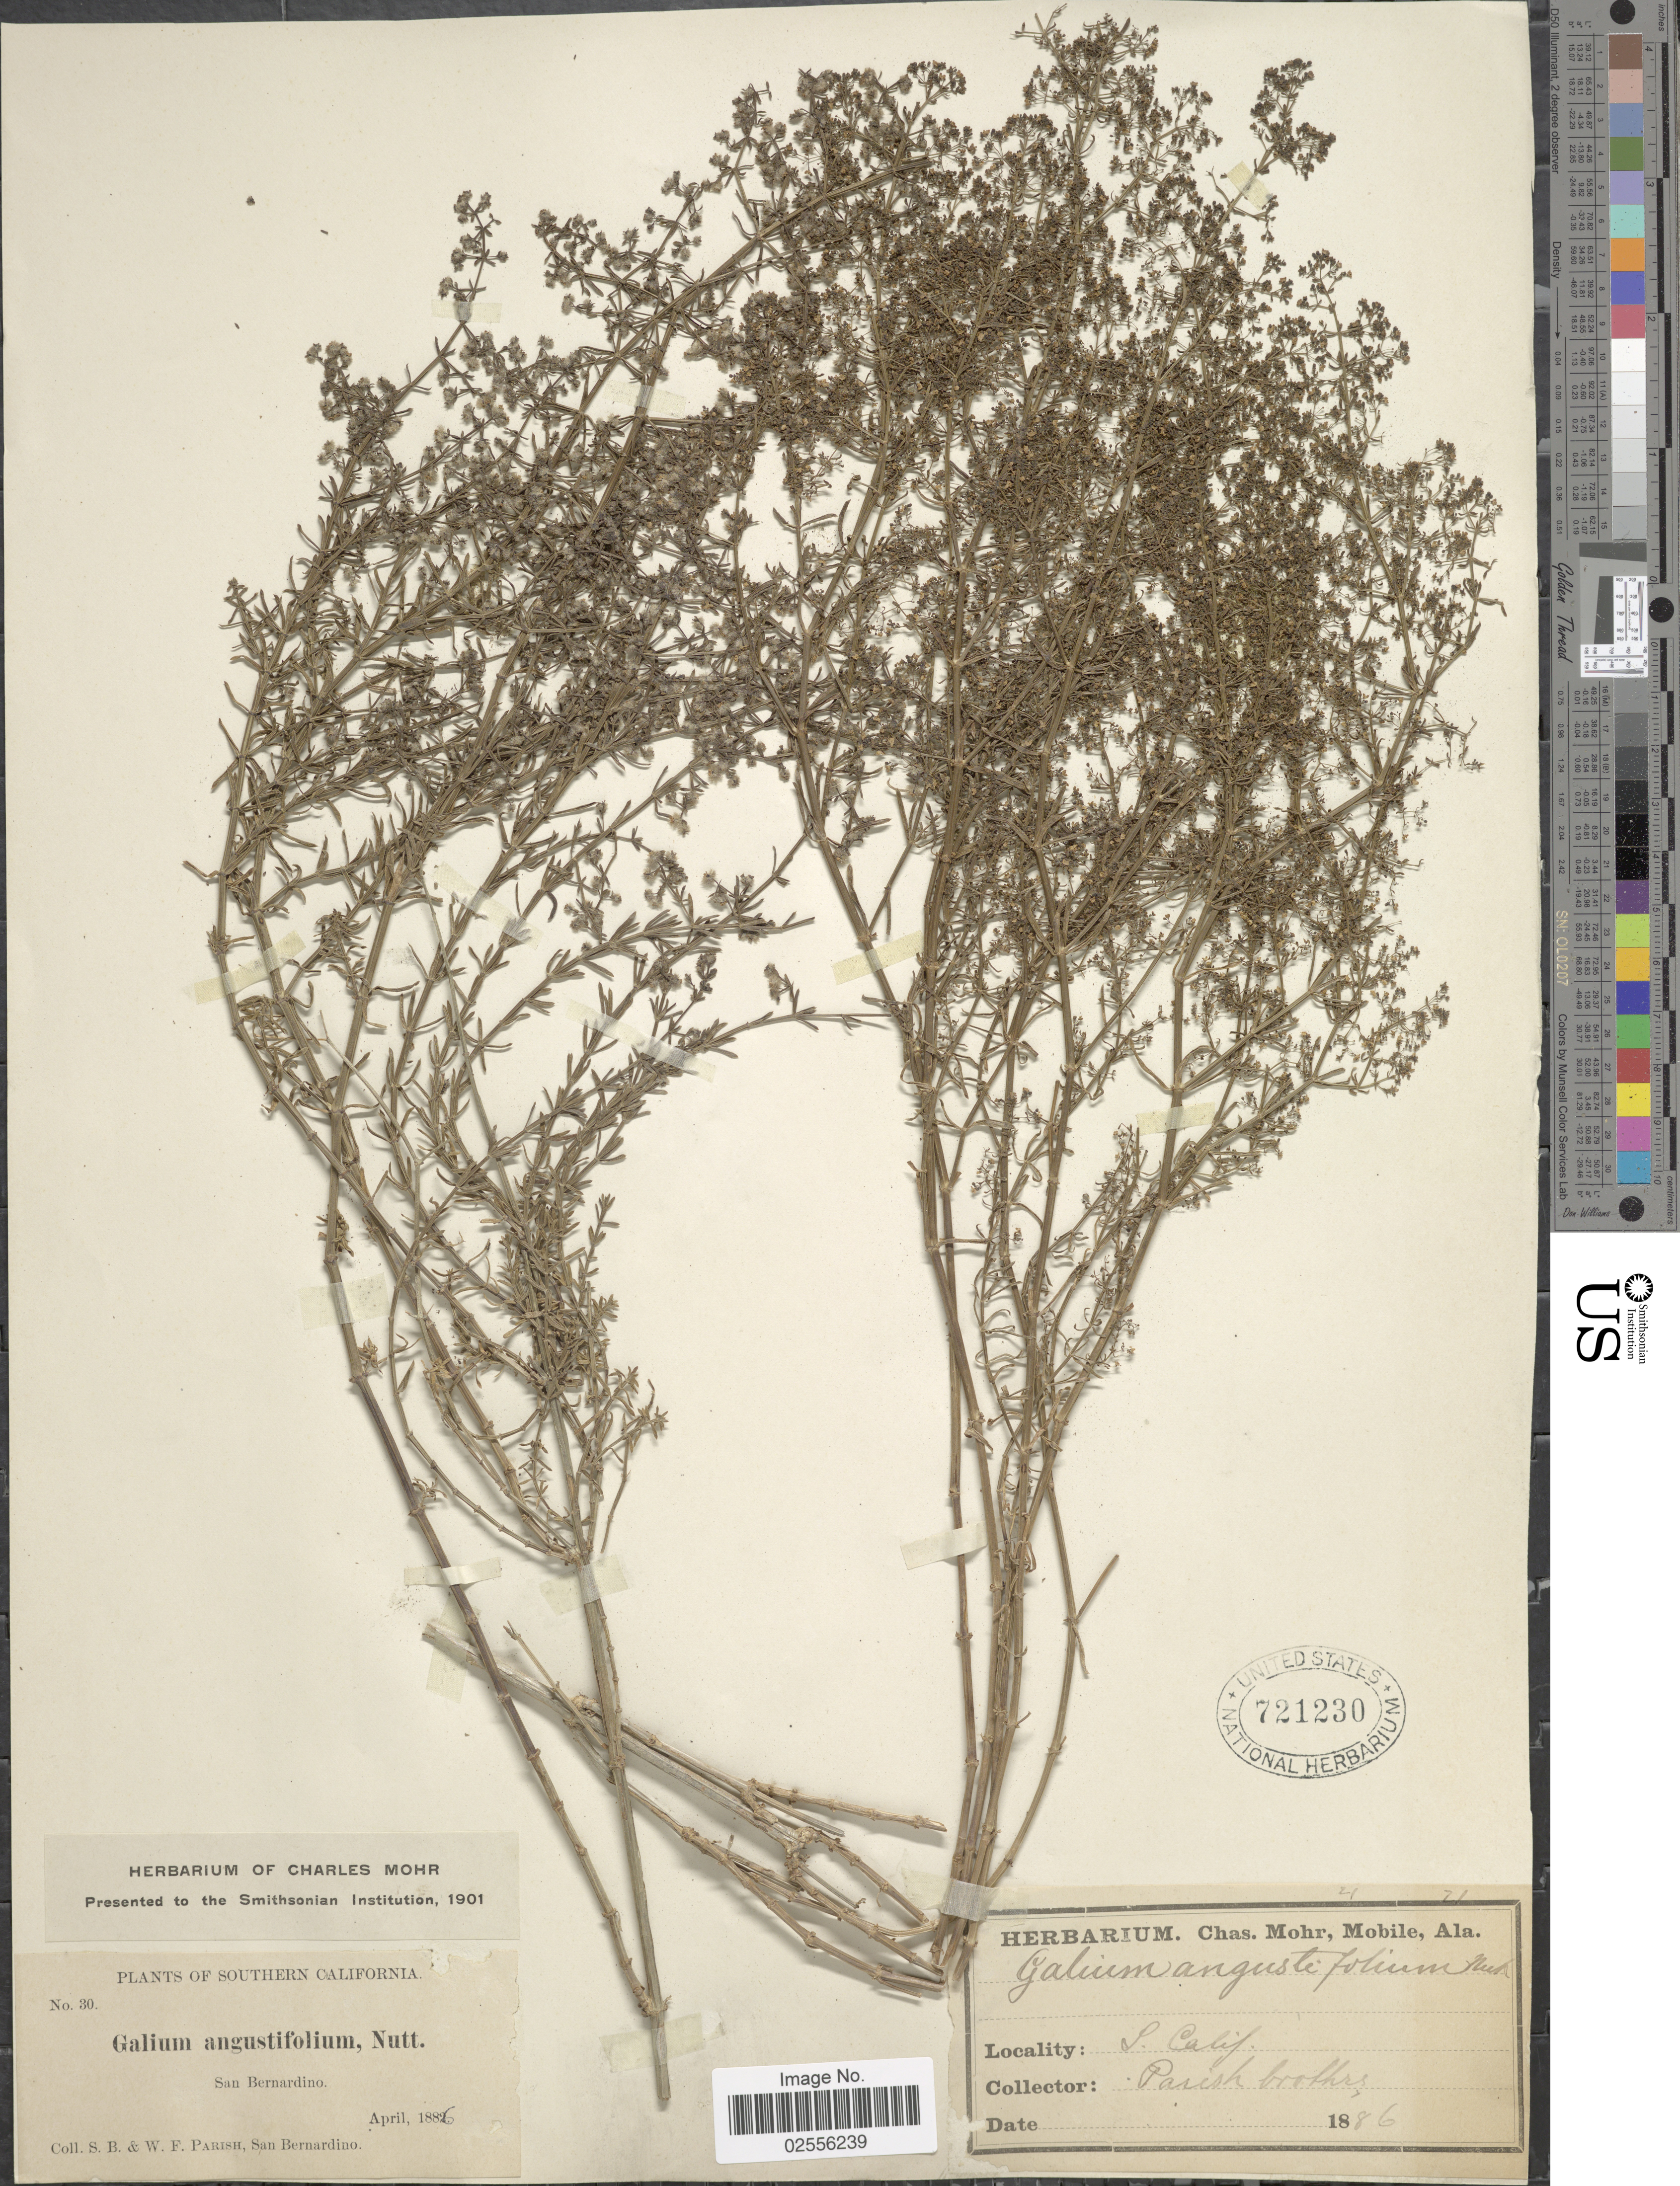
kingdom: Plantae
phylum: Tracheophyta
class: Magnoliopsida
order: Gentianales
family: Rubiaceae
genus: Galium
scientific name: Galium angustifolium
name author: Nutt.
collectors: S. B. Parish & W. F. Parish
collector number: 30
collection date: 1886-04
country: United States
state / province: California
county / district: San Bernardino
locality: Southern California. San Bernardino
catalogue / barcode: US 721230